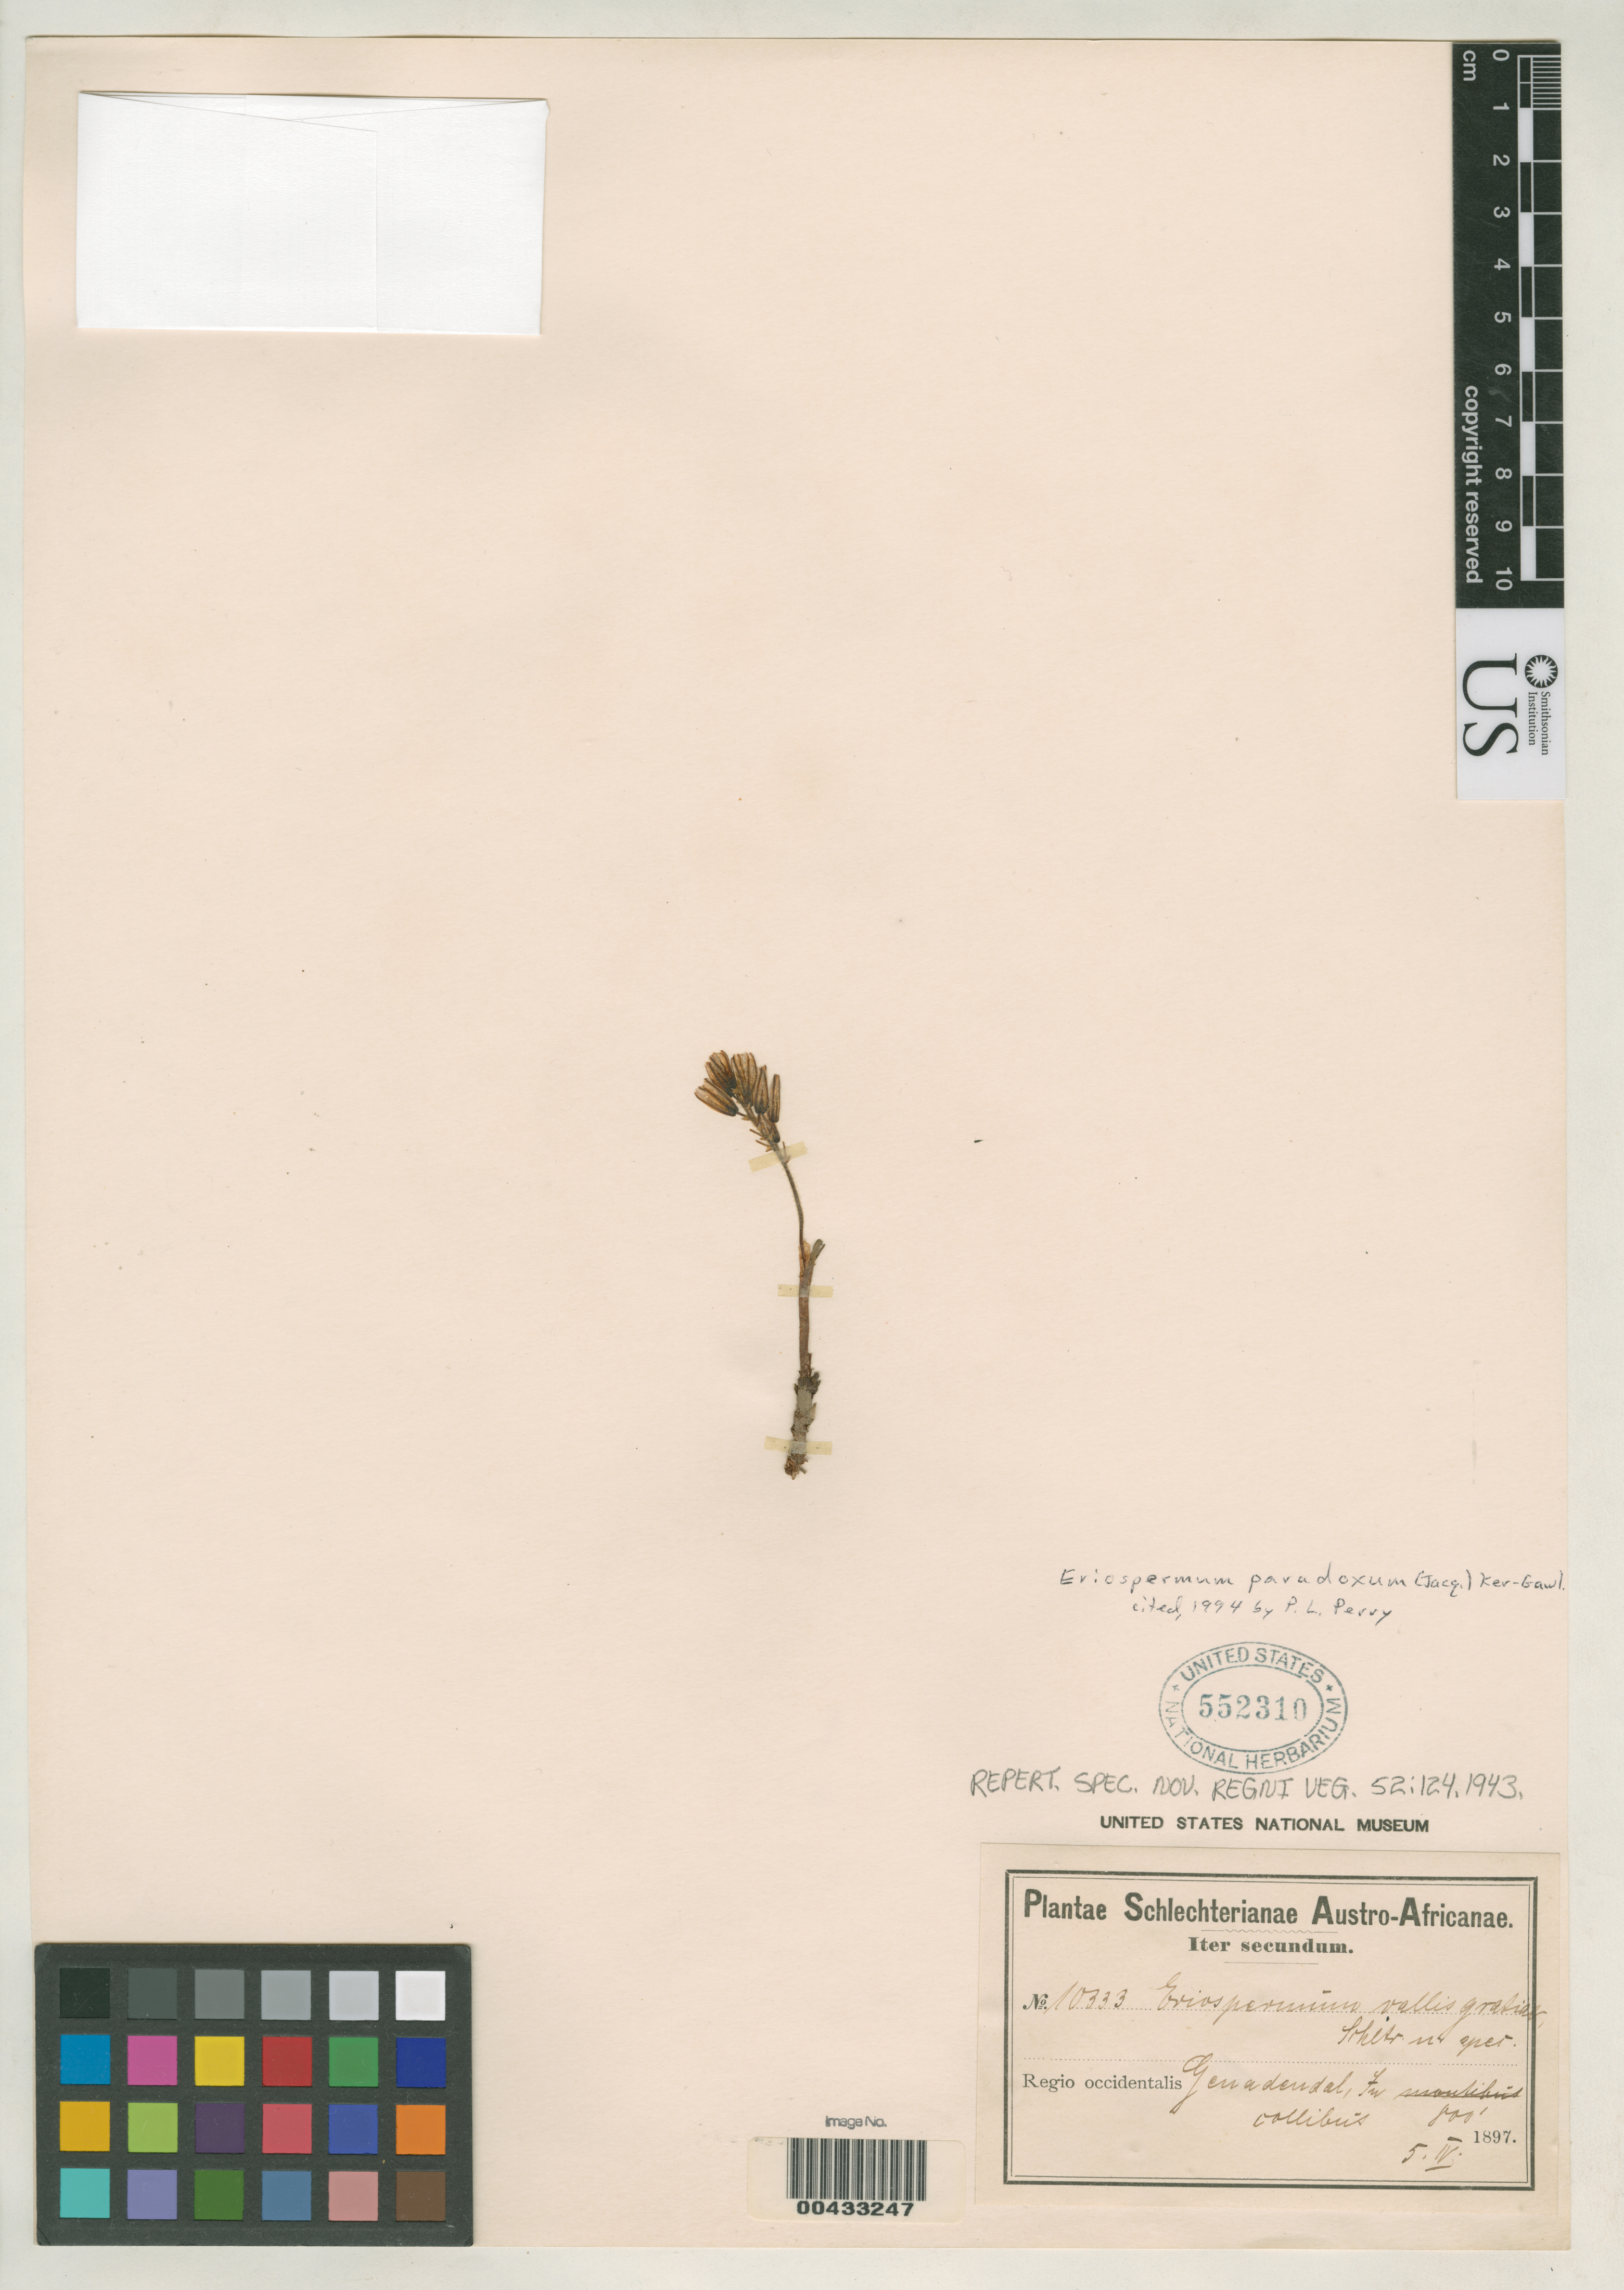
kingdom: Plantae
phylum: Tracheophyta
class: Liliopsida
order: Asparagales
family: Asparagaceae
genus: Eriospermum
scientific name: Eriospermum vallis-gratiae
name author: Schltr. ex Poelln.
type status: Isotype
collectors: F. R. R. Schlechter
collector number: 10333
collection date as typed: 05 Apr 1897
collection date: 1897-04-05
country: South Africa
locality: Regio occidentalis, Genadendal, in vallibus.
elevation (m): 244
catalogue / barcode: US 552310